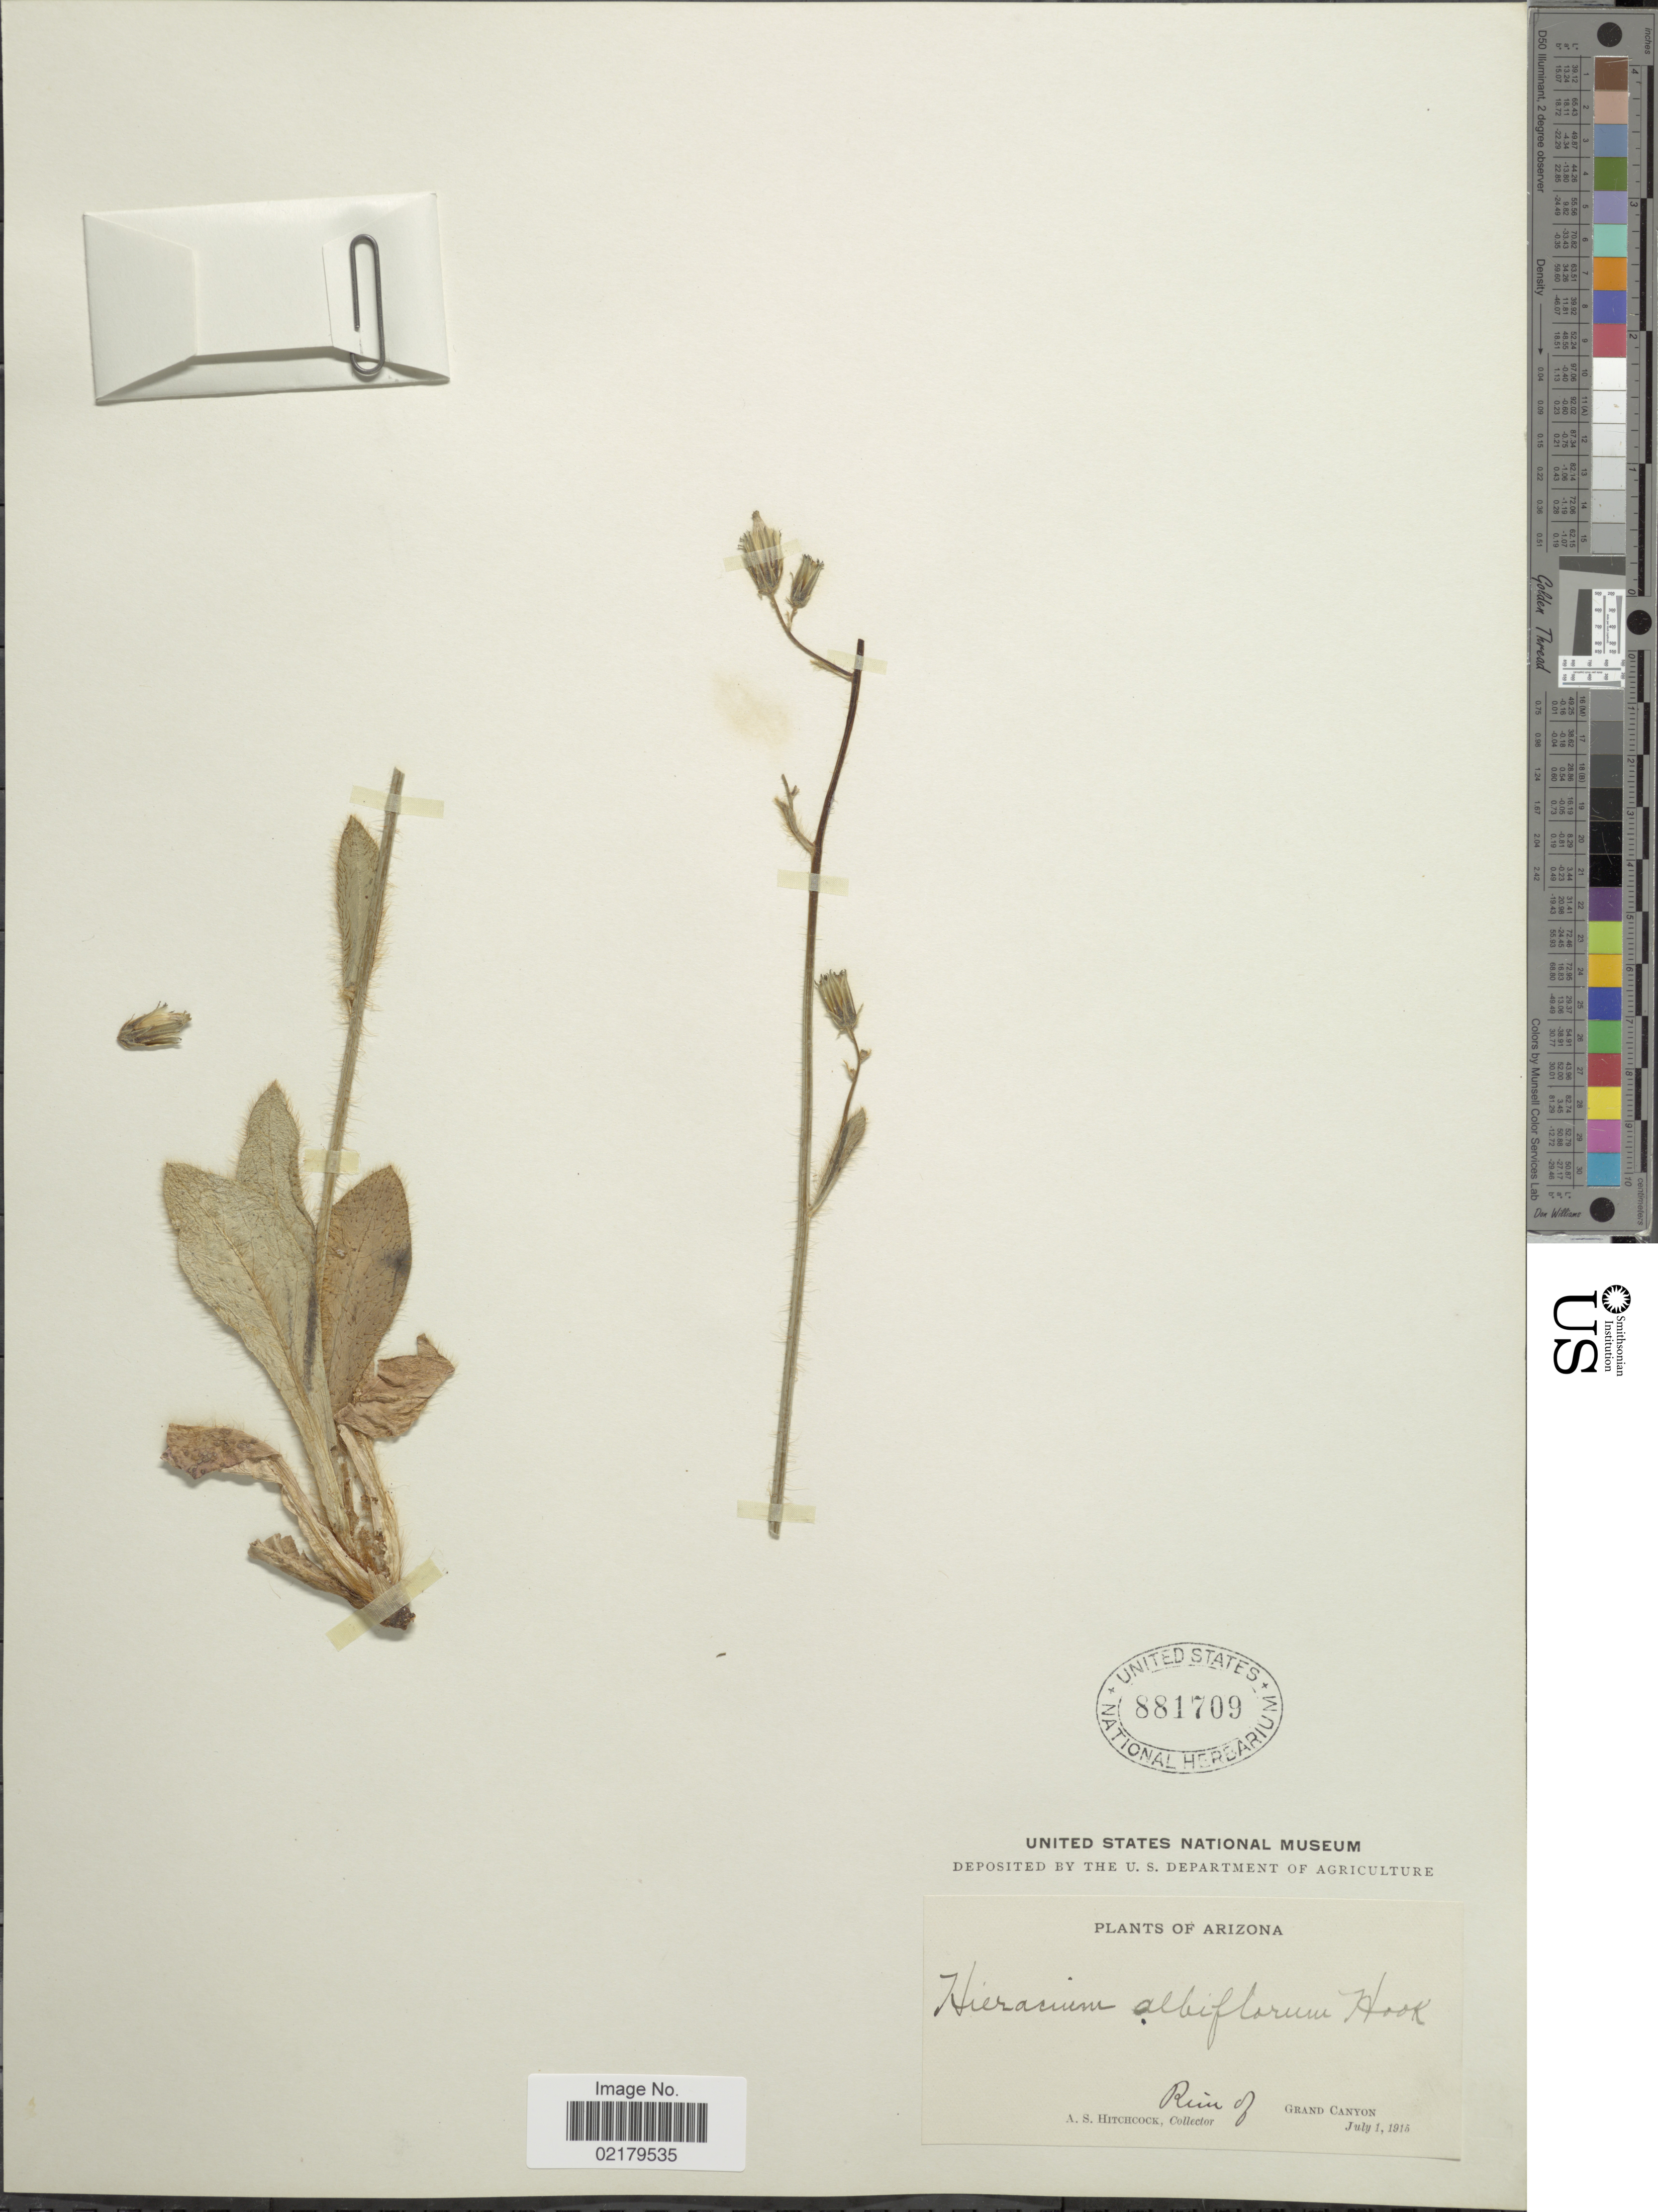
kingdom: Plantae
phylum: Tracheophyta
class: Magnoliopsida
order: Asterales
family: Asteraceae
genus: Hieracium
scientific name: Hieracium albiflorum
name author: Hook.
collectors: A. S. Hitchcock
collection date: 1915-07-01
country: United States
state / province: Arizona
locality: Rim of Grand Canyon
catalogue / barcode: US 881709